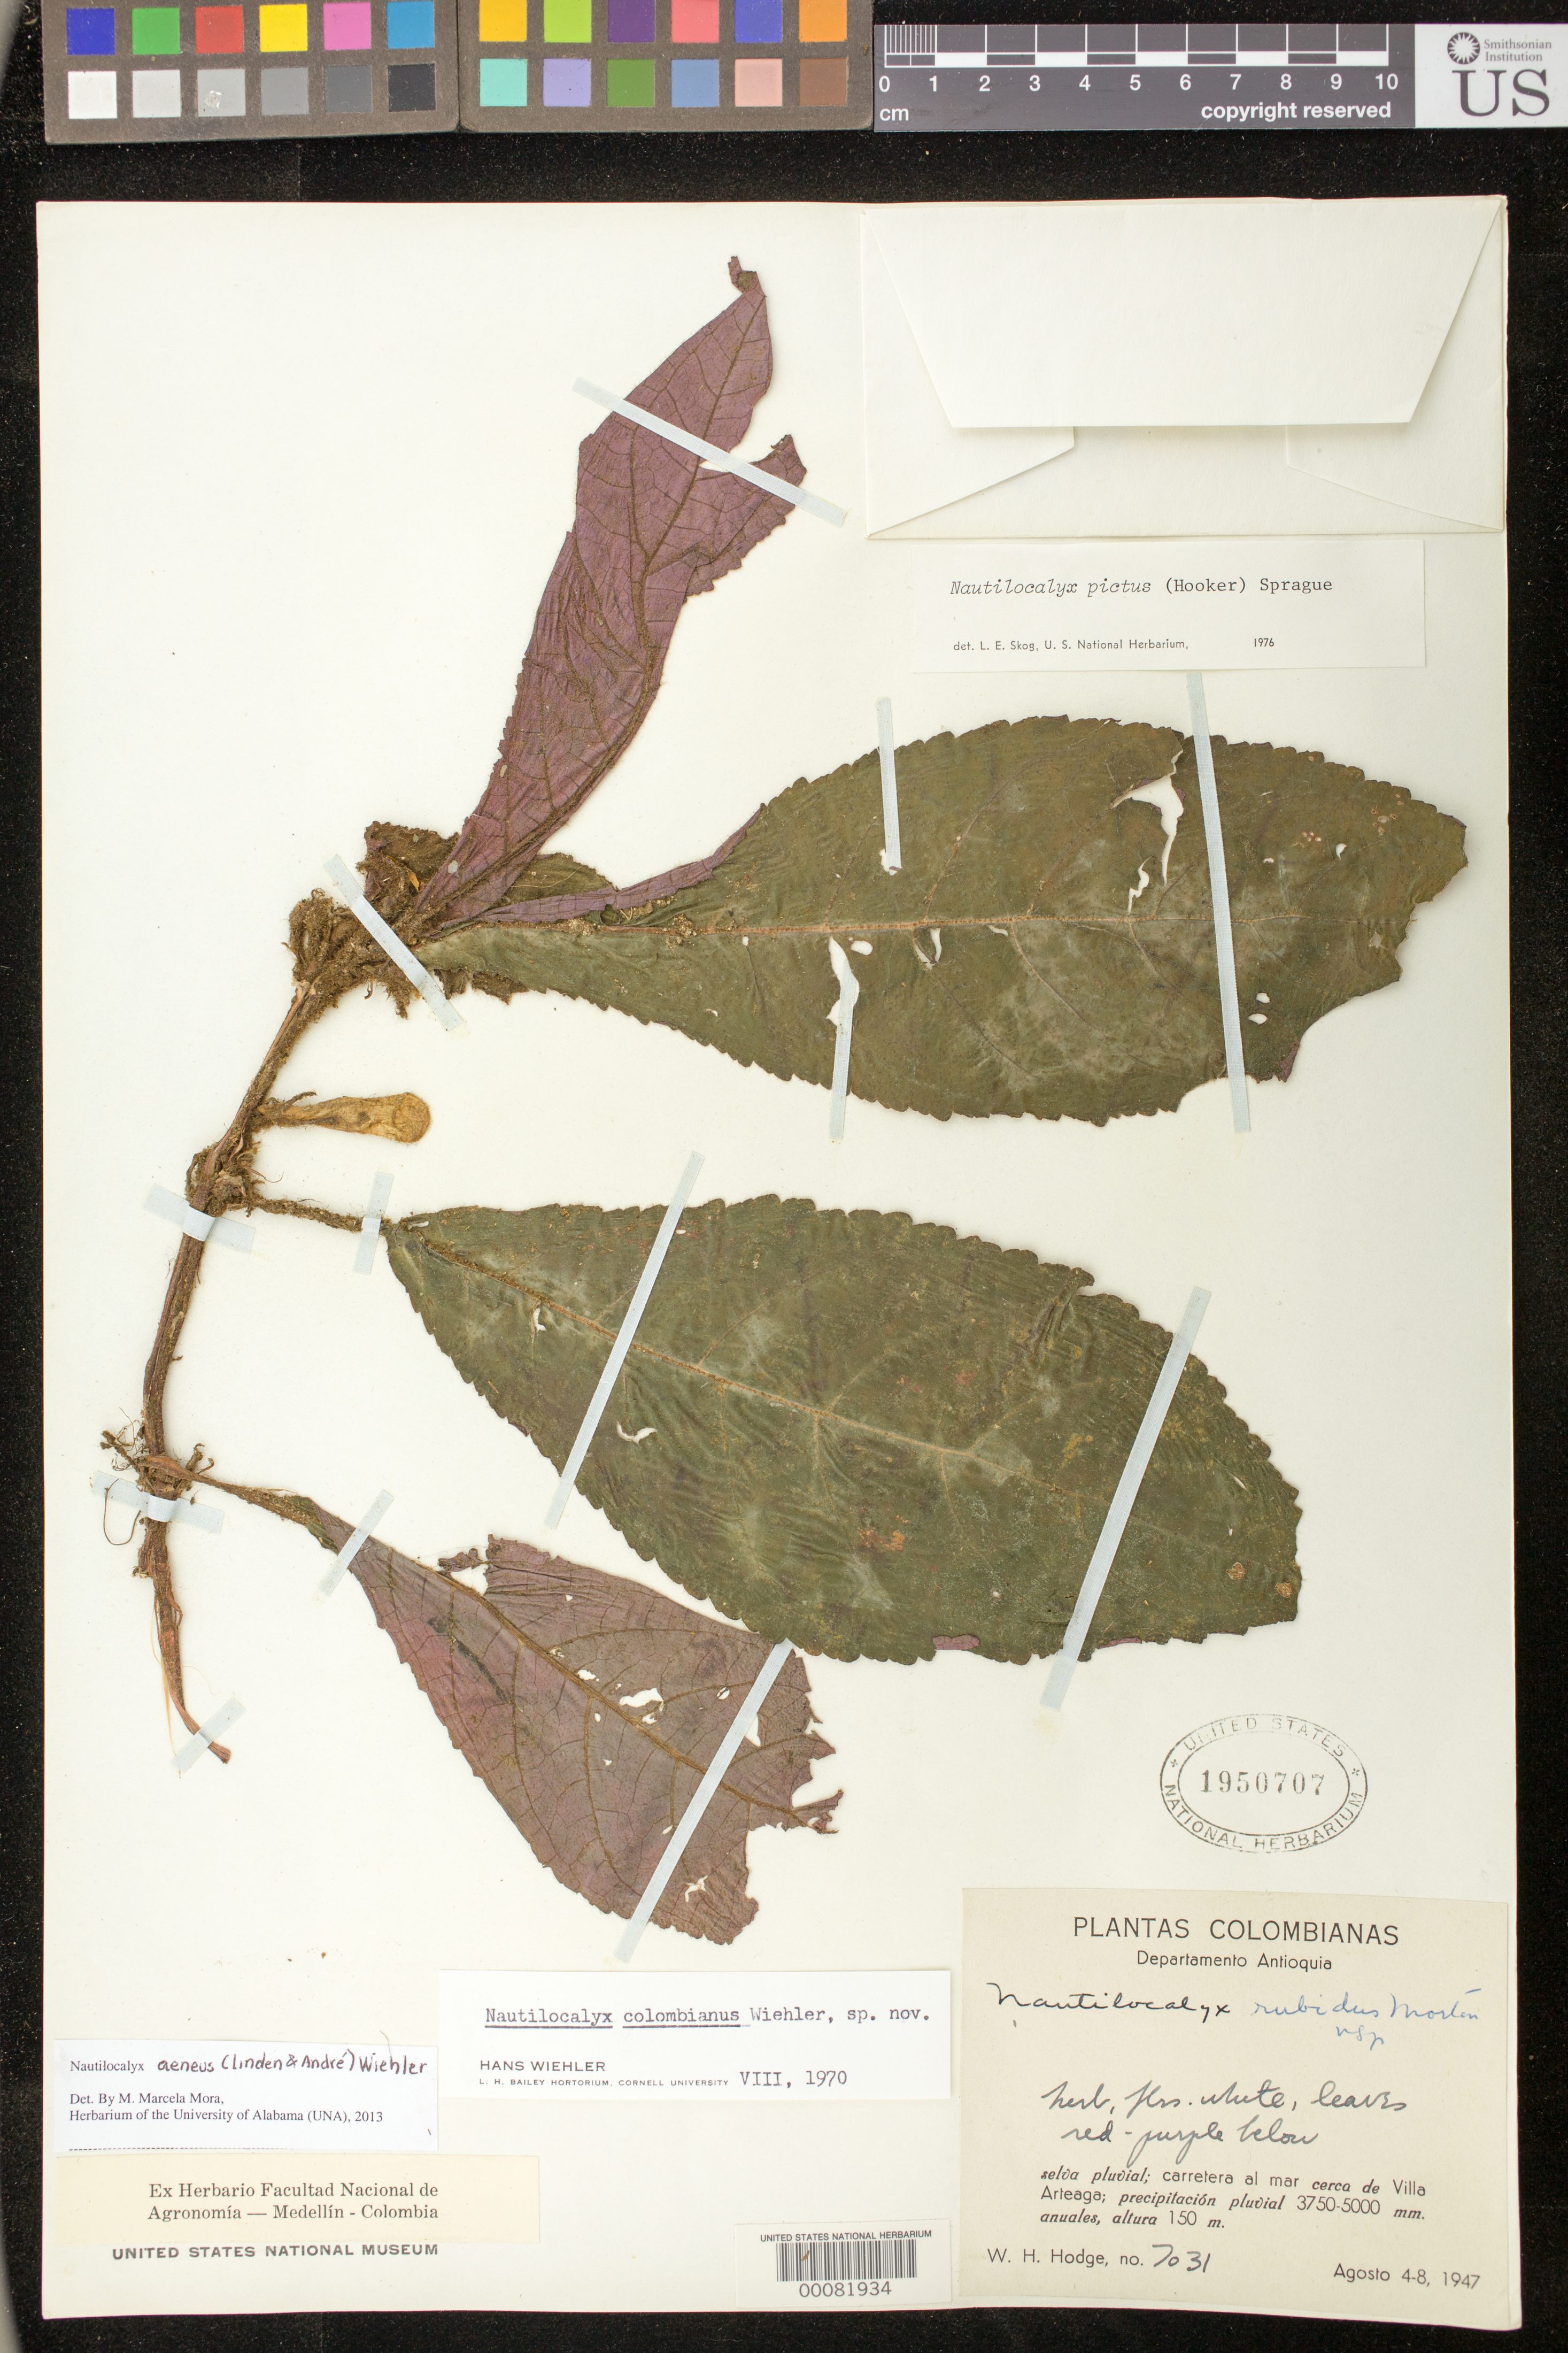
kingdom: Plantae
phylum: Tracheophyta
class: Magnoliopsida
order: Lamiales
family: Gesneriaceae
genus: Nautilocalyx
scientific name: Nautilocalyx aeneus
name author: (Linden & André) Wiehler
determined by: Mora, M. Marcela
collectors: W. Hodge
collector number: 7031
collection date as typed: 4-8 Aug 1947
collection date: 1947-08-04/1947-08-08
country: Colombia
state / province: Antioquia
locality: Highway to the sea near Villa Arteaga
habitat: Pluvial forest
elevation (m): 150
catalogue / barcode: US 1950707